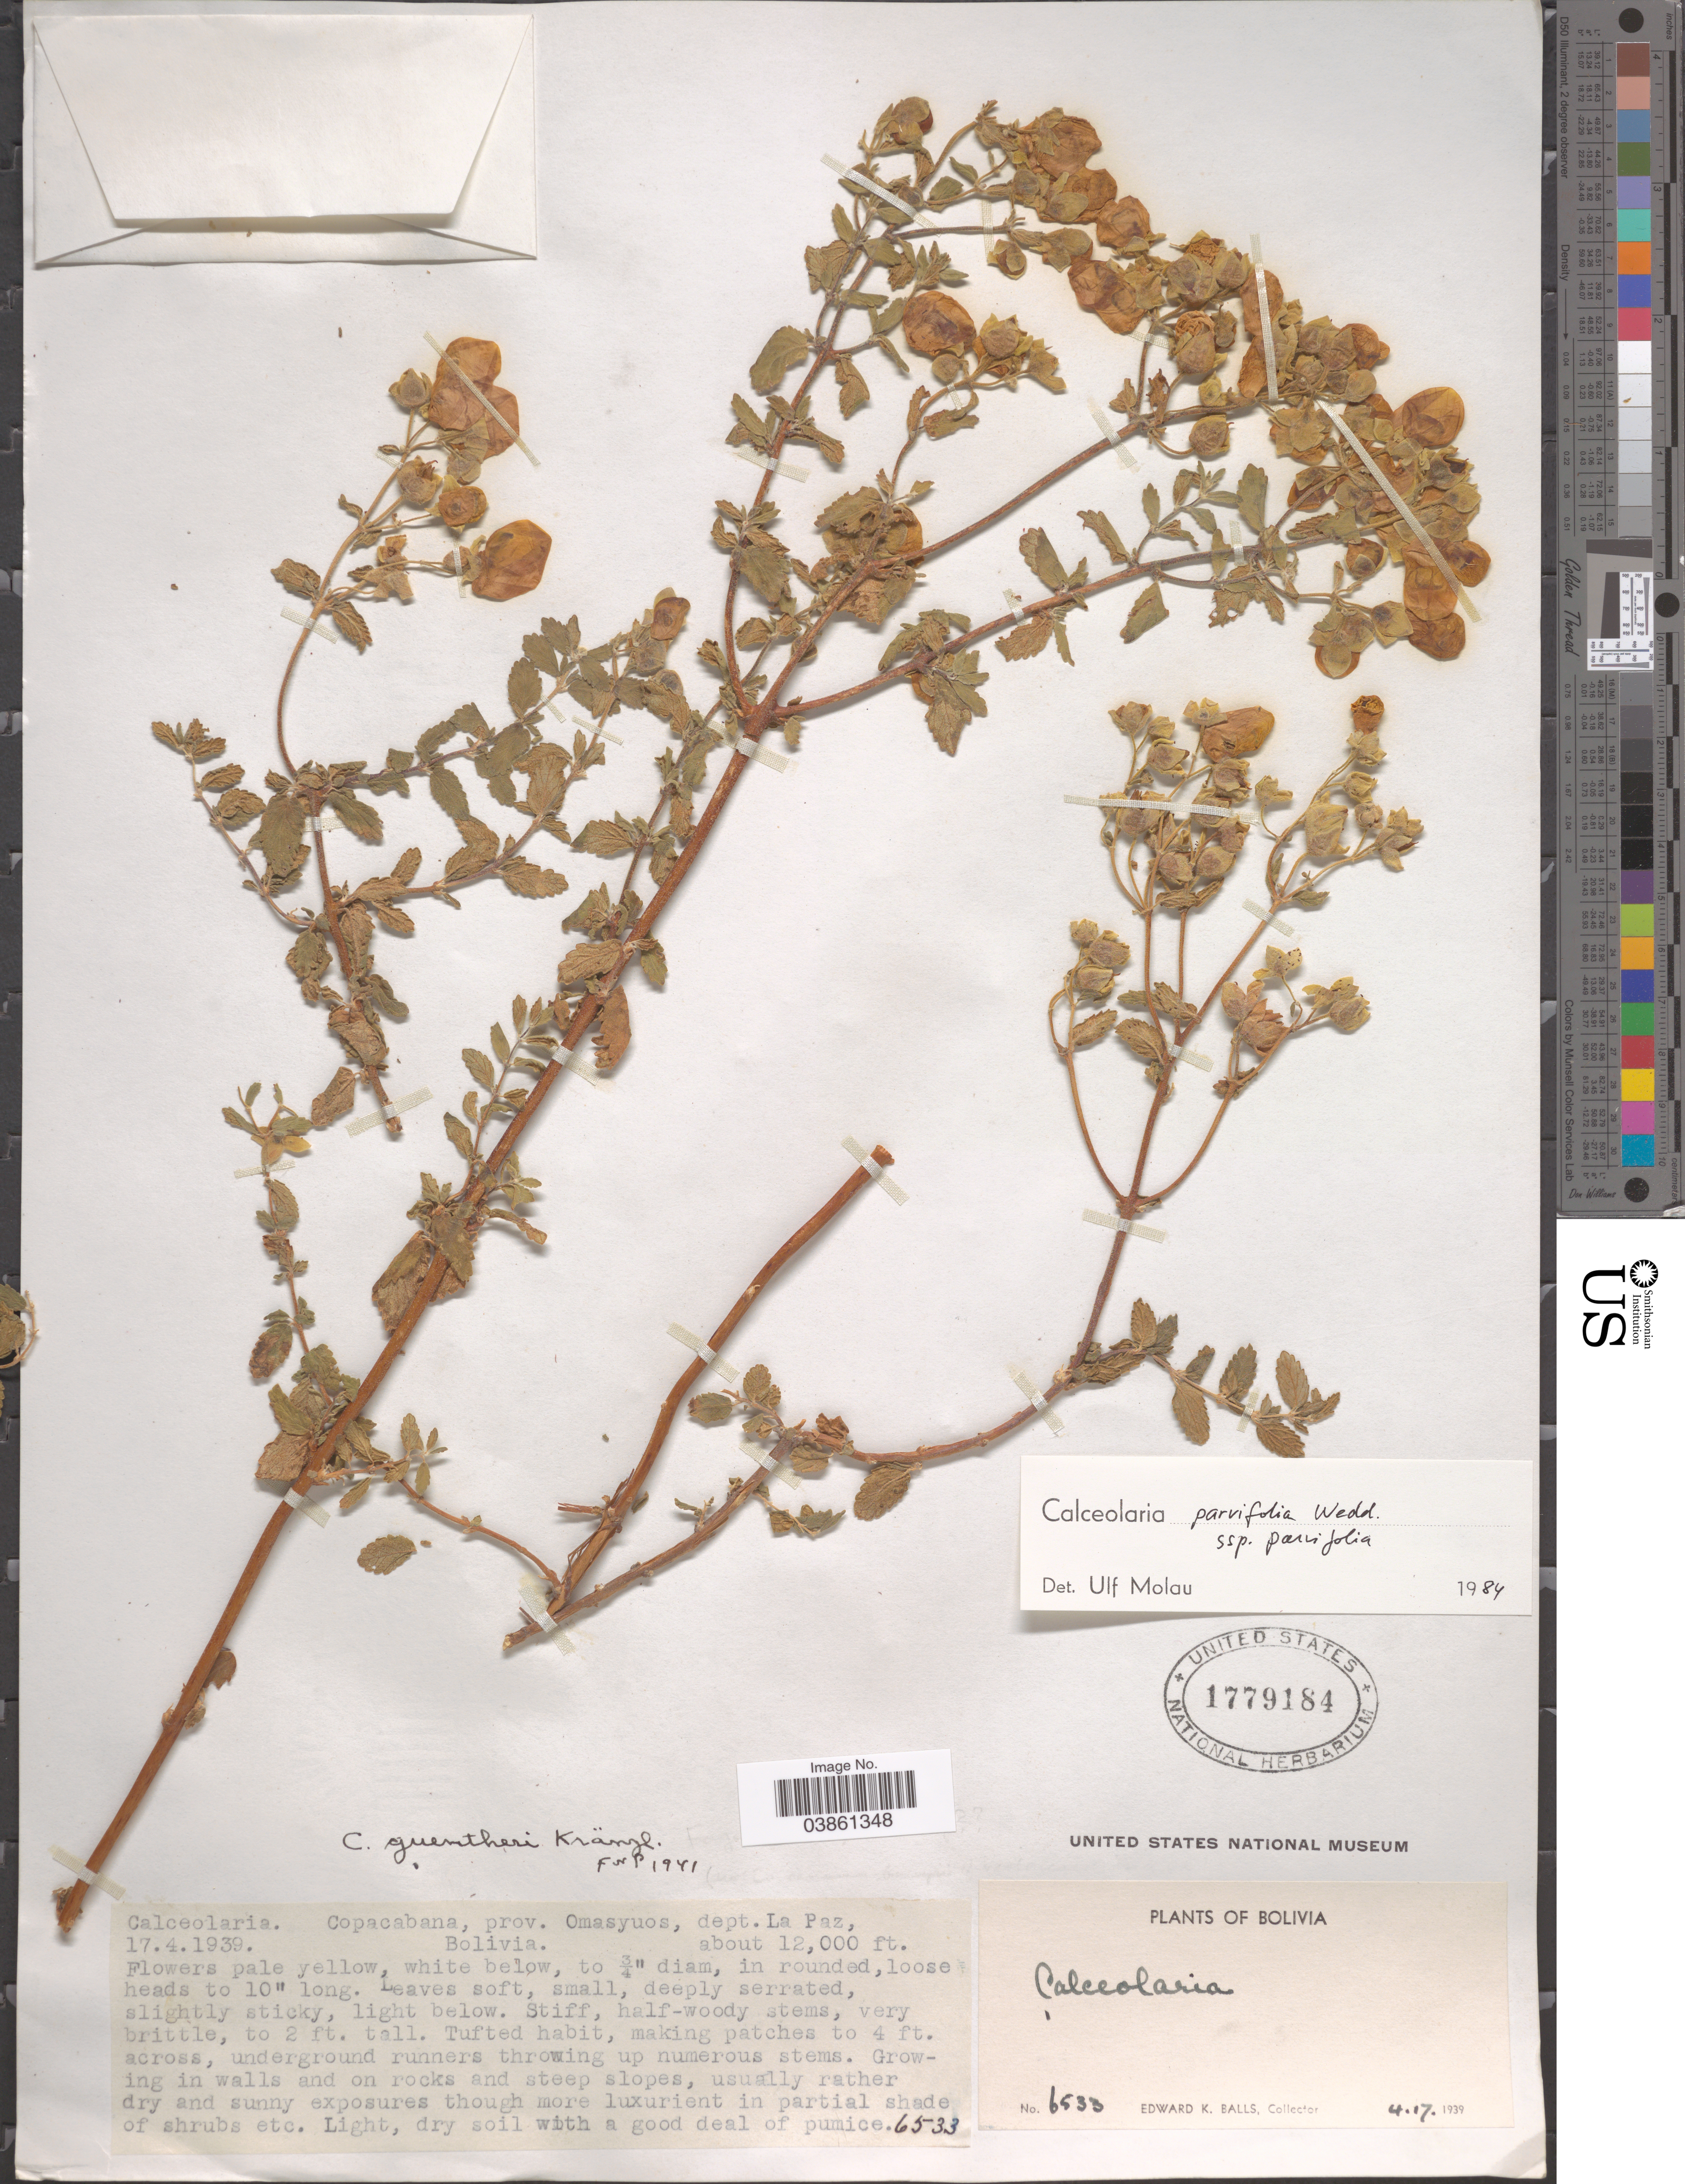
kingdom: Plantae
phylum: Tracheophyta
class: Magnoliopsida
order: Lamiales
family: Calceolariaceae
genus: Calceolaria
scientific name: Calceolaria parvifolia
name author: Wedd.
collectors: E. K. Balls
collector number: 6533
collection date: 1939-04-17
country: Bolivia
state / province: La Paz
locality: Copacabana, prov. omasyuos, dept. La Paz.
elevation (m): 3658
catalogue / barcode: US 1779184